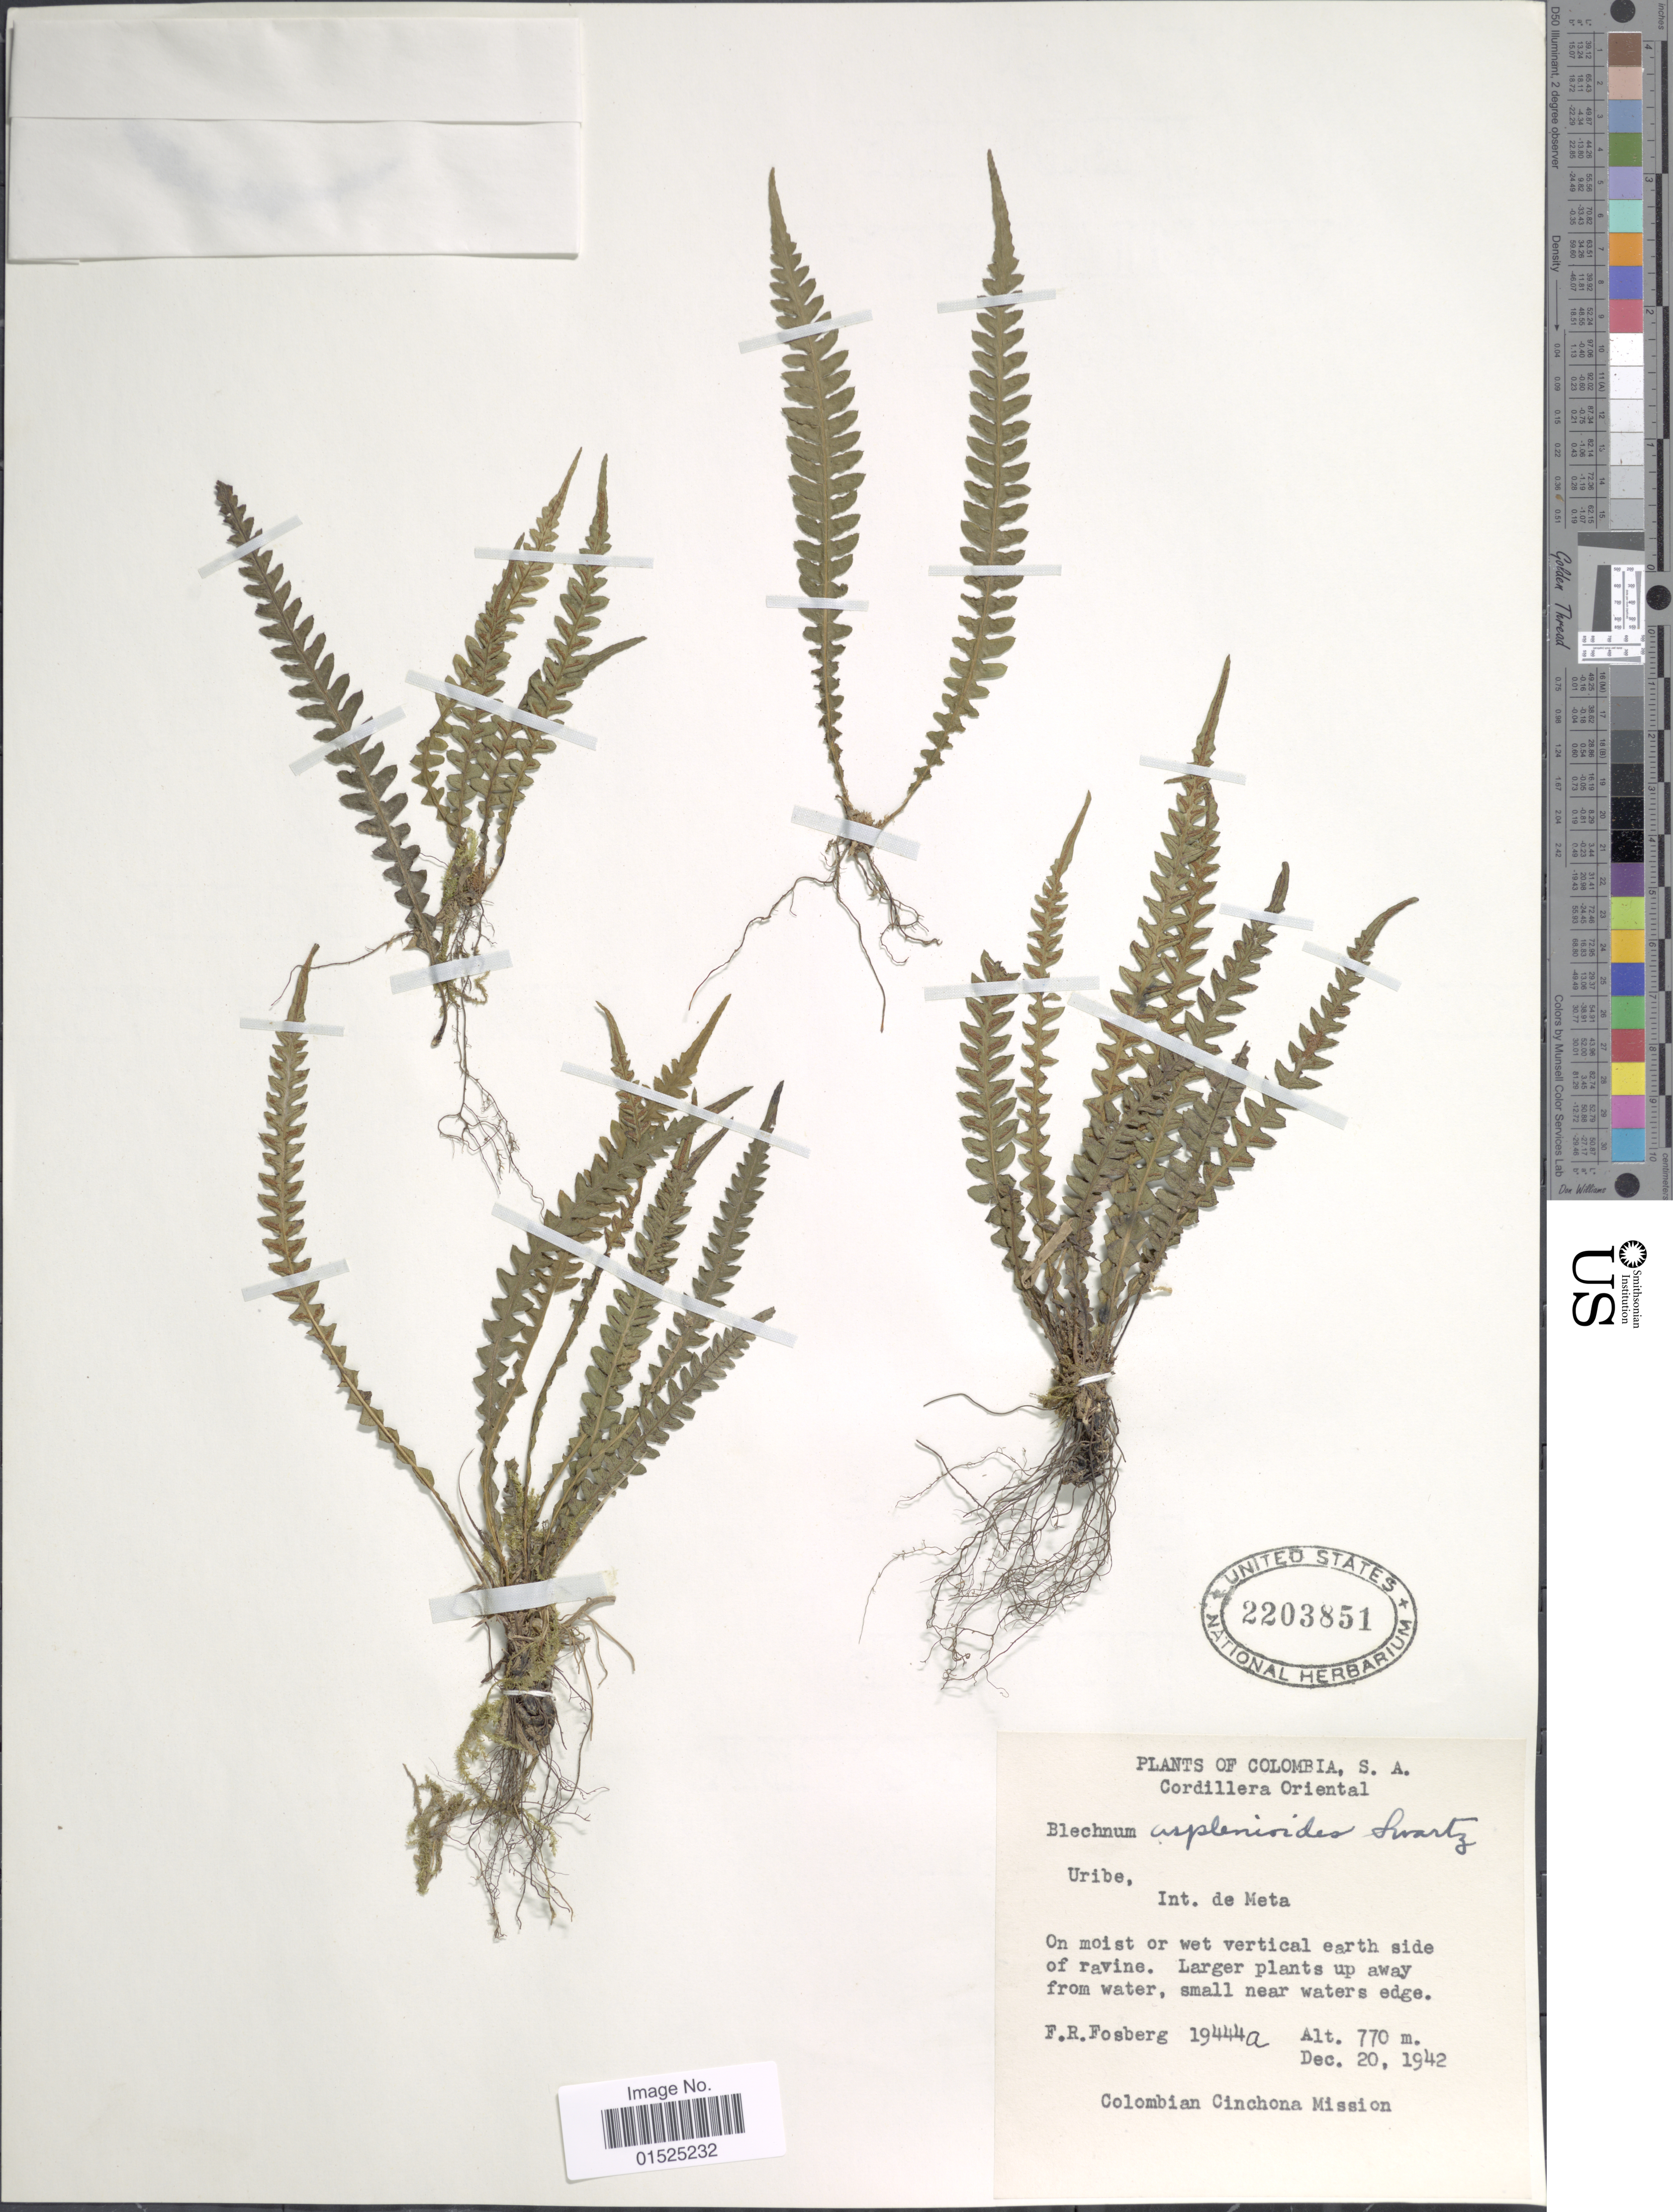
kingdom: Plantae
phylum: Tracheophyta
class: Polypodiopsida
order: Polypodiales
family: Blechnaceae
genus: Blechnum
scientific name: Blechnum asplenioides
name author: Sw.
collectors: F. R. Fosberg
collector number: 19444a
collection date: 1942-12-20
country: Colombia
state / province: Meta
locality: S.A., Cordillera Oriental, Uribe,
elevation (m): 770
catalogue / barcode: US 2203851